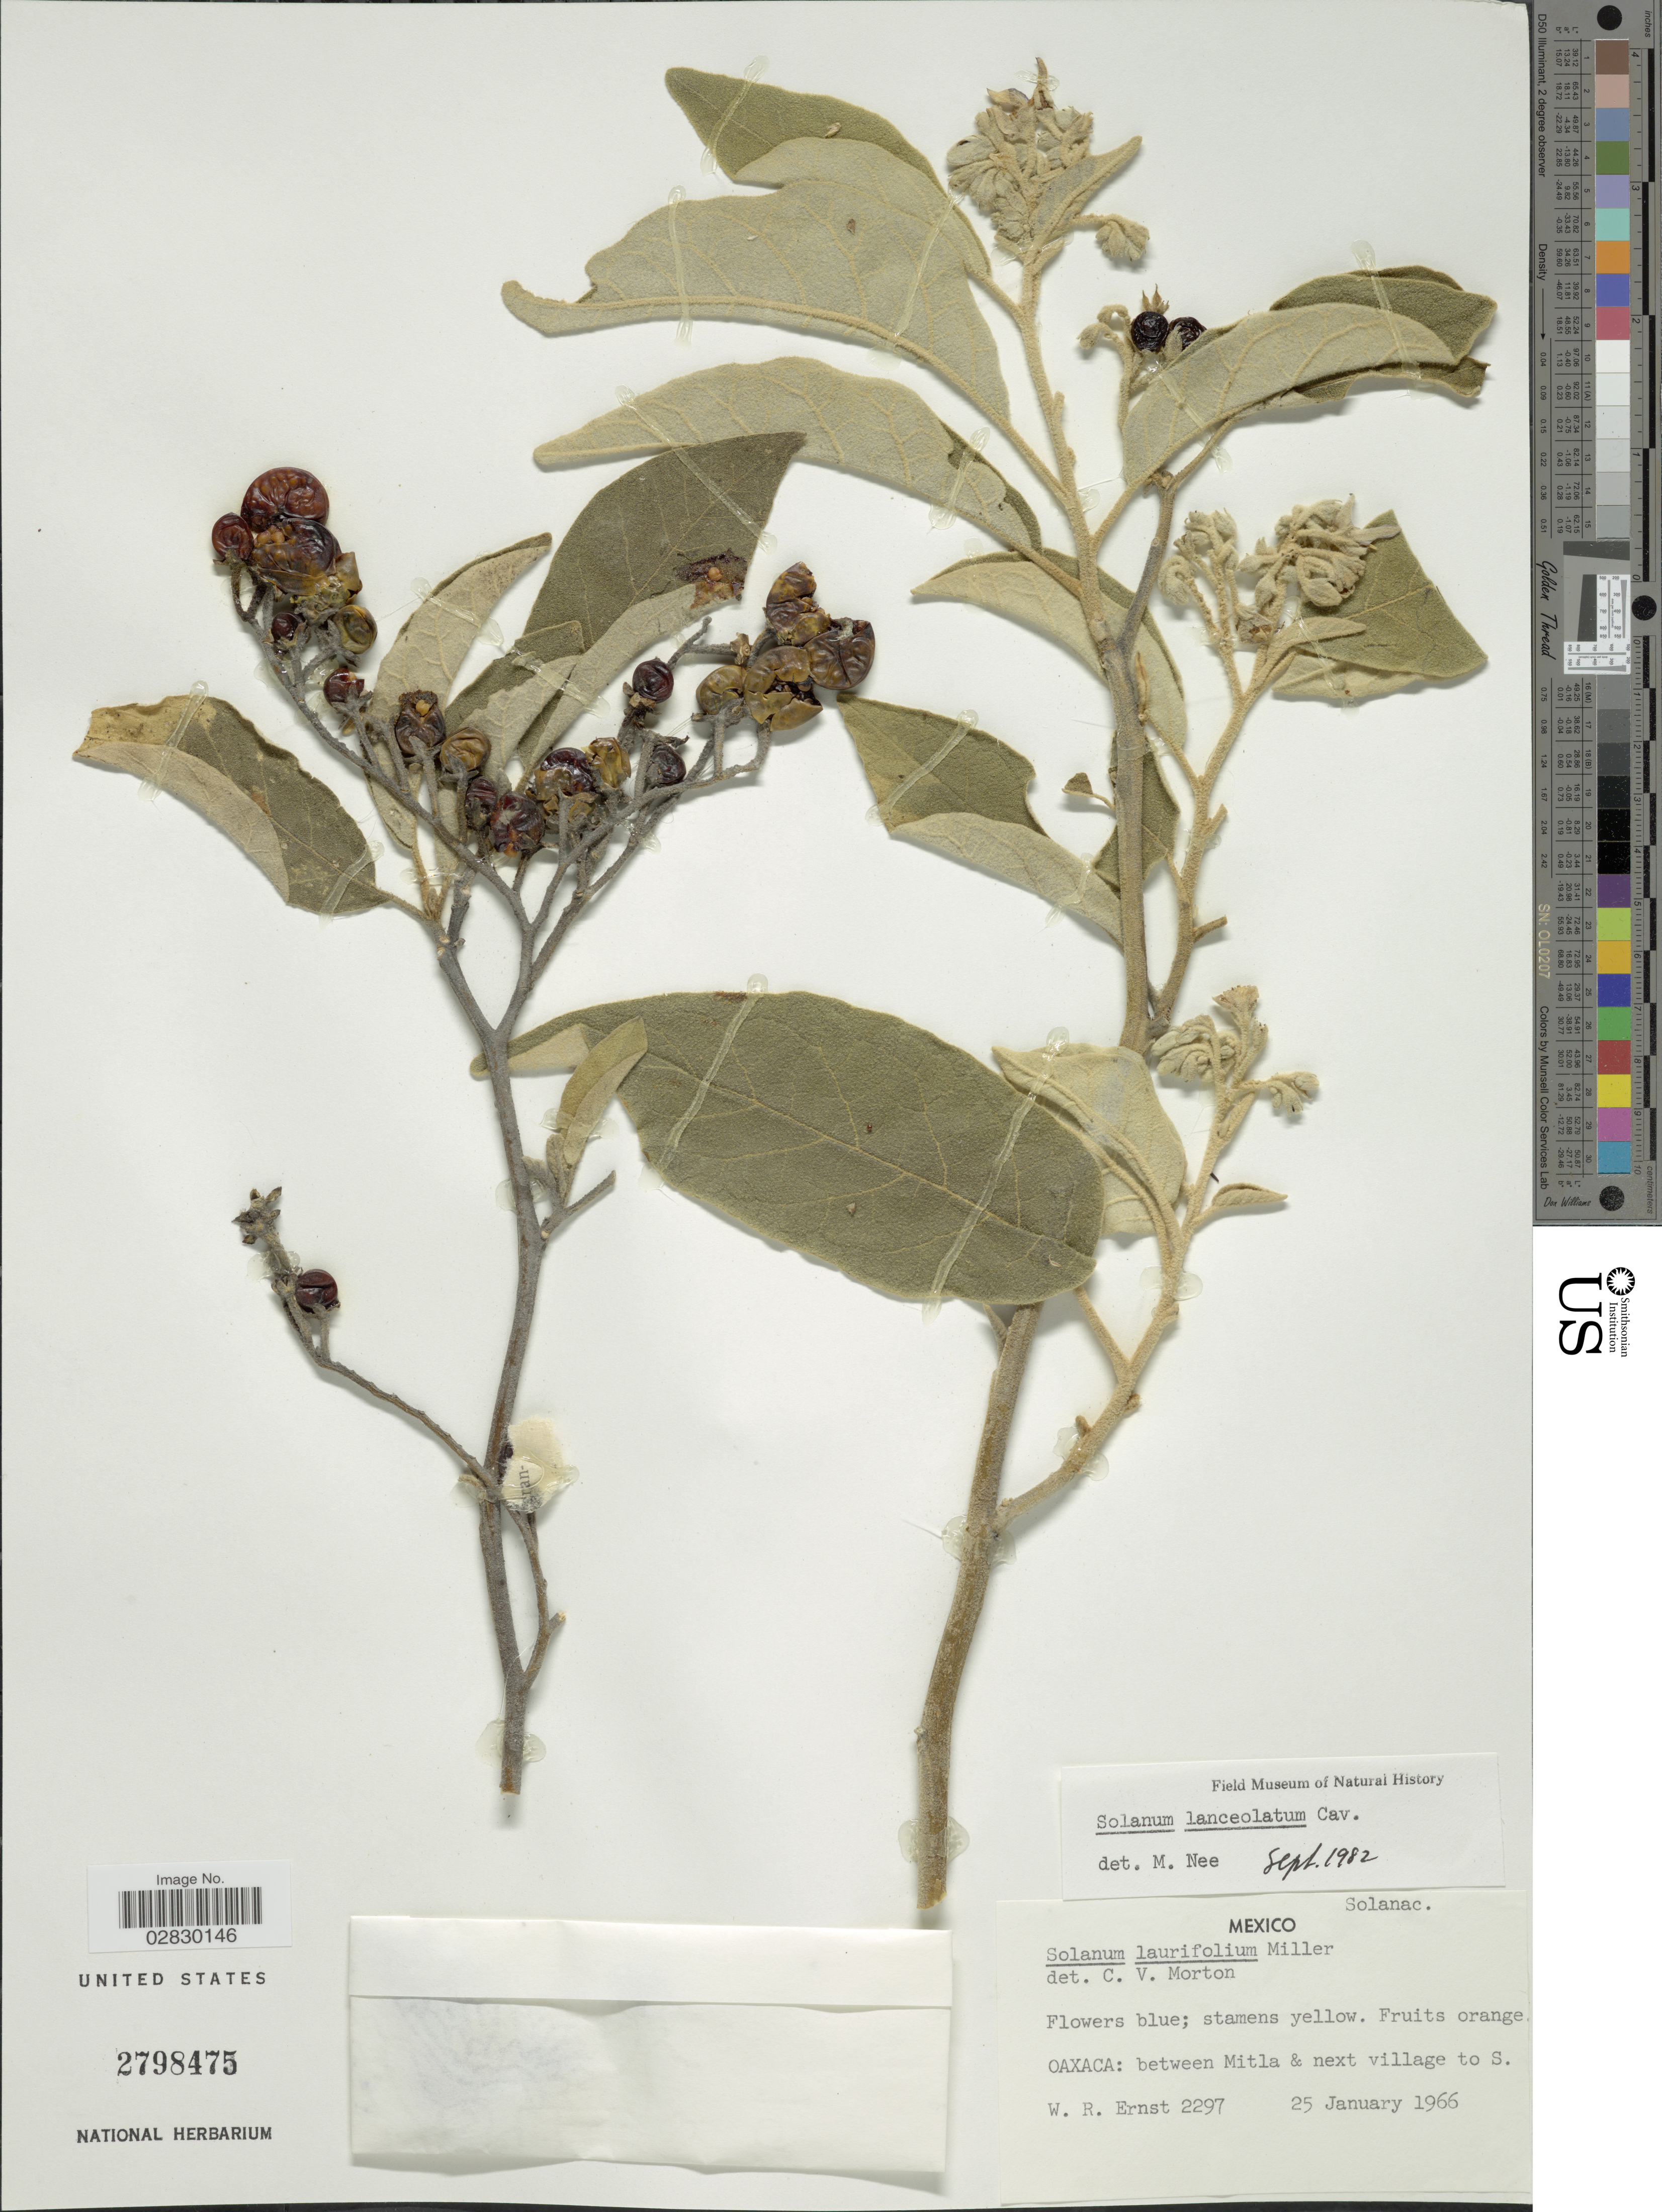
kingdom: Plantae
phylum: Tracheophyta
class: Magnoliopsida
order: Solanales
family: Solanaceae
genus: Solanum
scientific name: Solanum lanceolatum Berthault, nom. illeg.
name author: Berthault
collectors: W. R. Ernst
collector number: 2297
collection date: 1966-01-25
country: Mexico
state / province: Oaxaca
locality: Between Mitla & next village to S.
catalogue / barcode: US 2798475